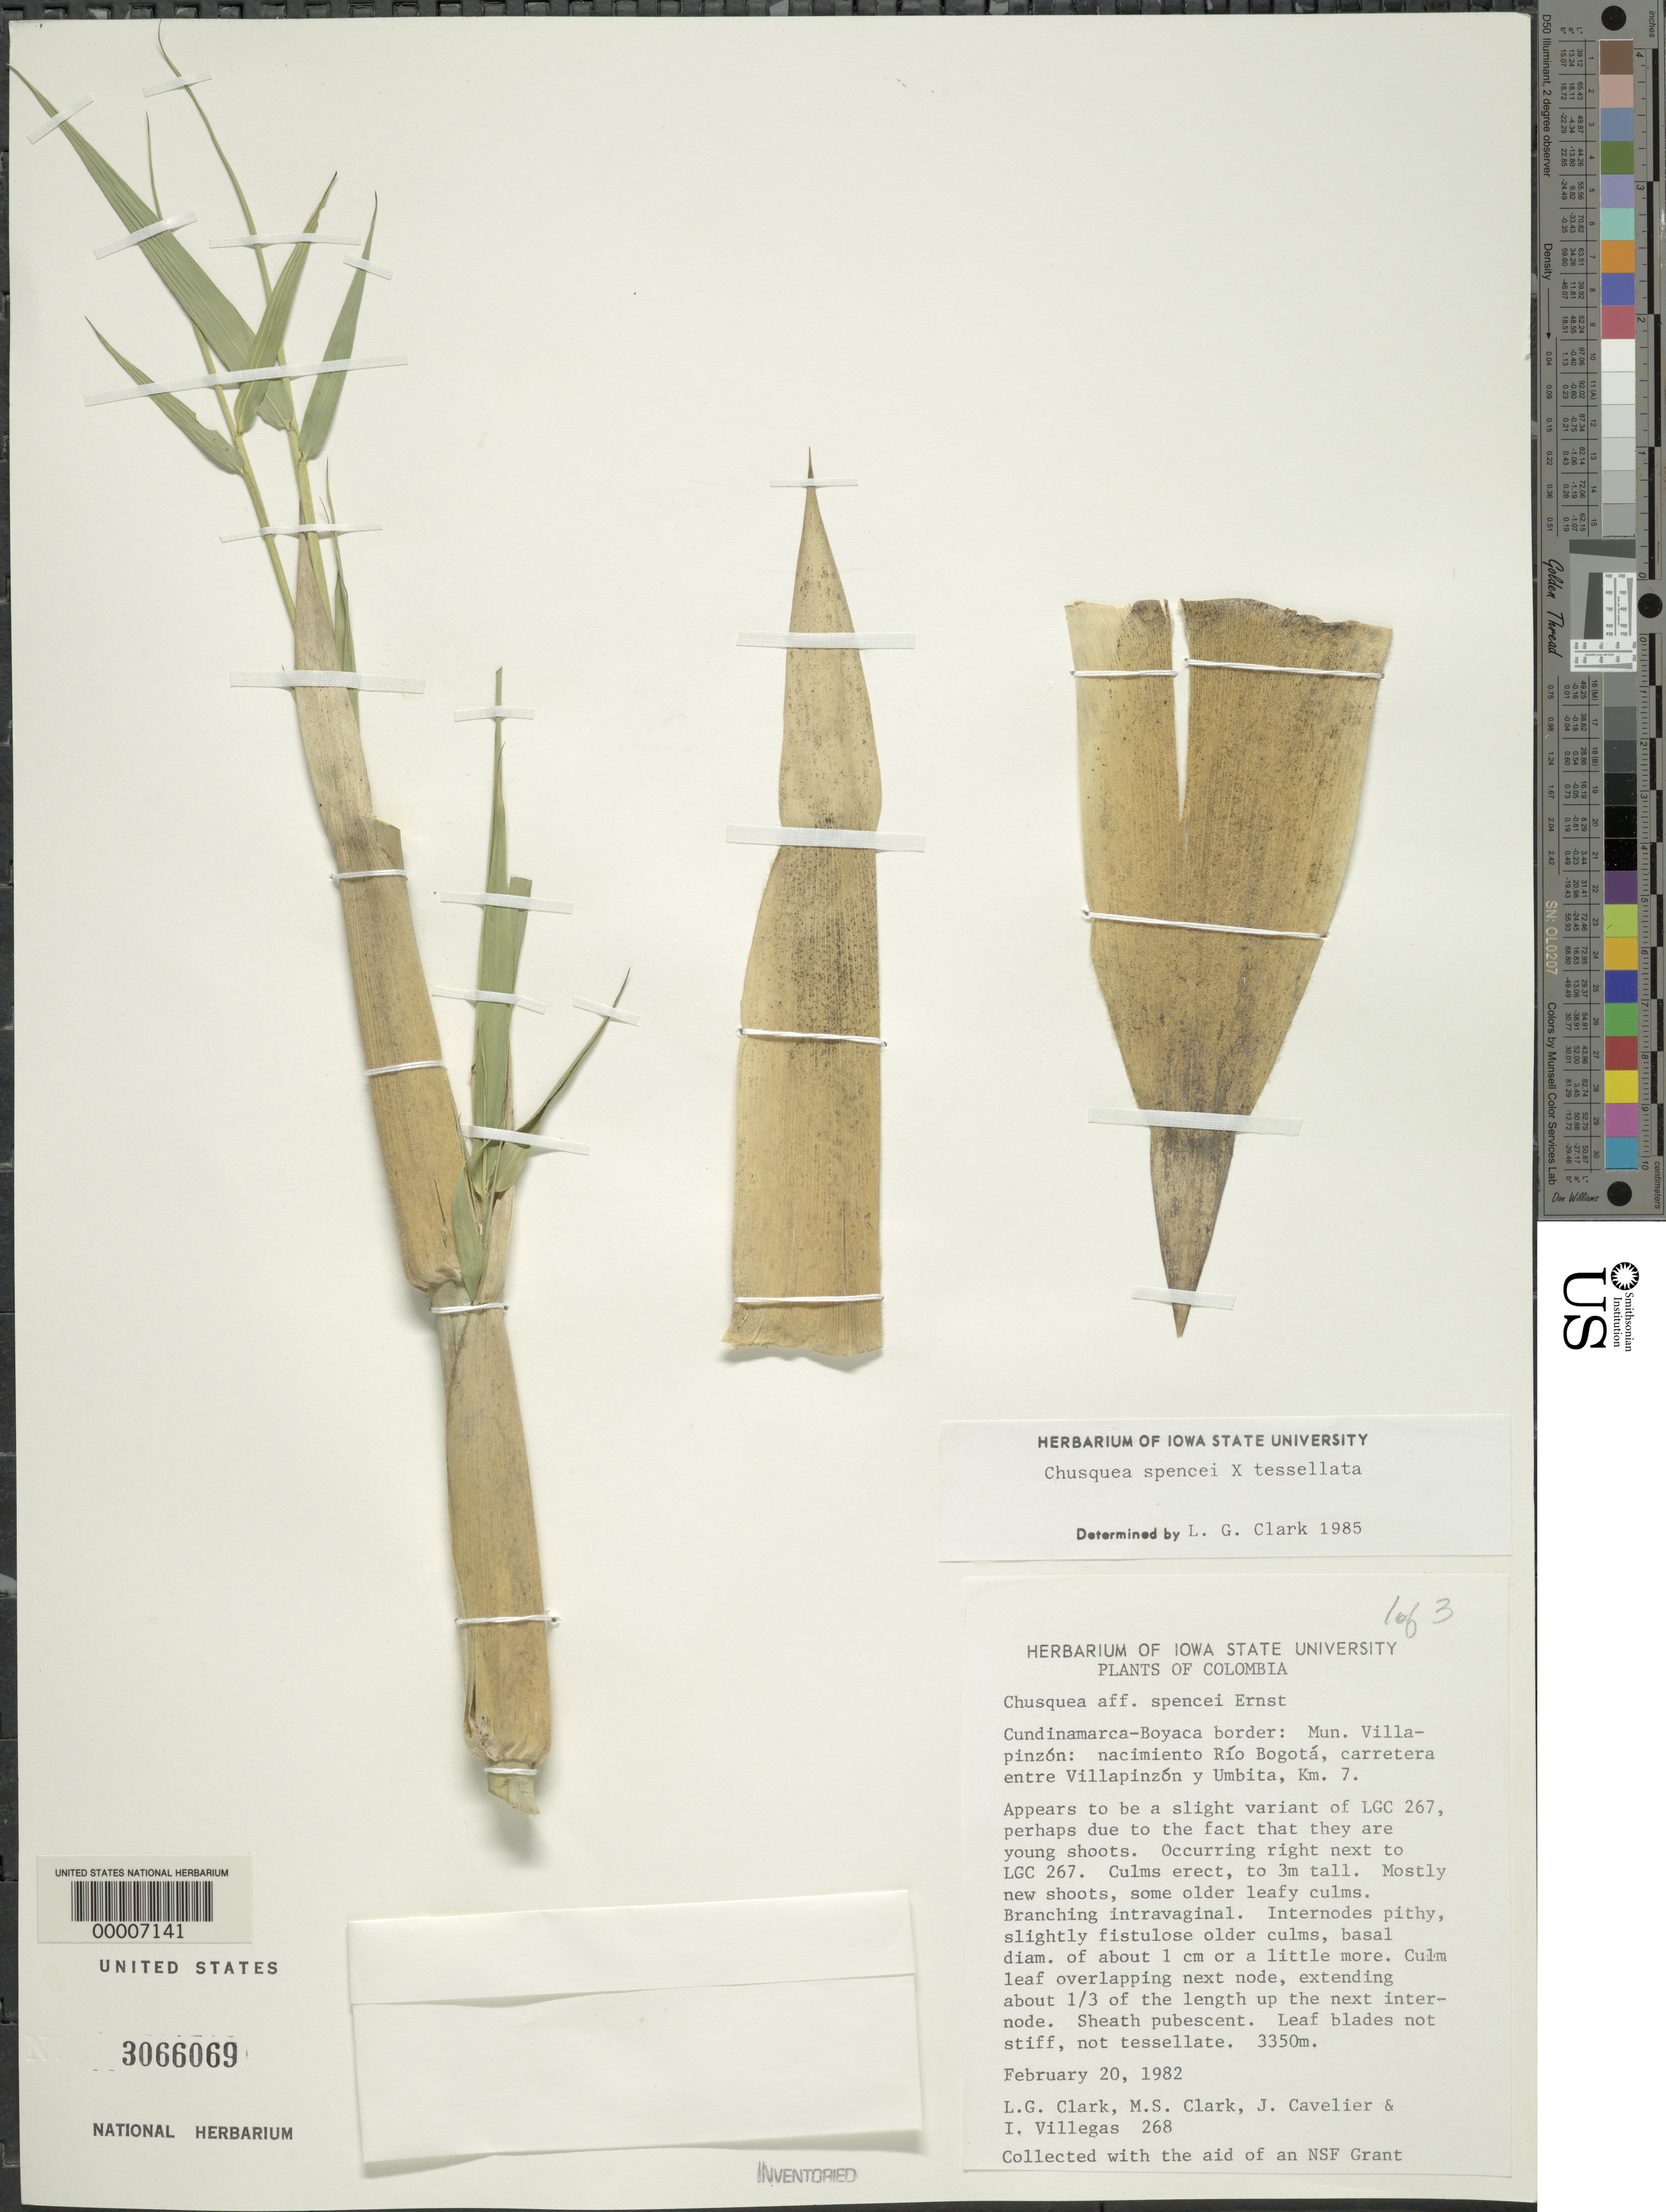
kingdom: Plantae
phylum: Tracheophyta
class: Liliopsida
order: Poales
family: Poaceae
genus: Chusquea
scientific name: Chusquea spencei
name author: Ernst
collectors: L. G. Clark, M. S. Clark, J. Cavelier & I. Villegas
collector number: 268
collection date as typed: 20 Feb 1982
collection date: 1982-02-20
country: Colombia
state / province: Boyacá / Cundinamarca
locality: Rio Bogota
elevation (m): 3350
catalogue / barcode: US 3066069